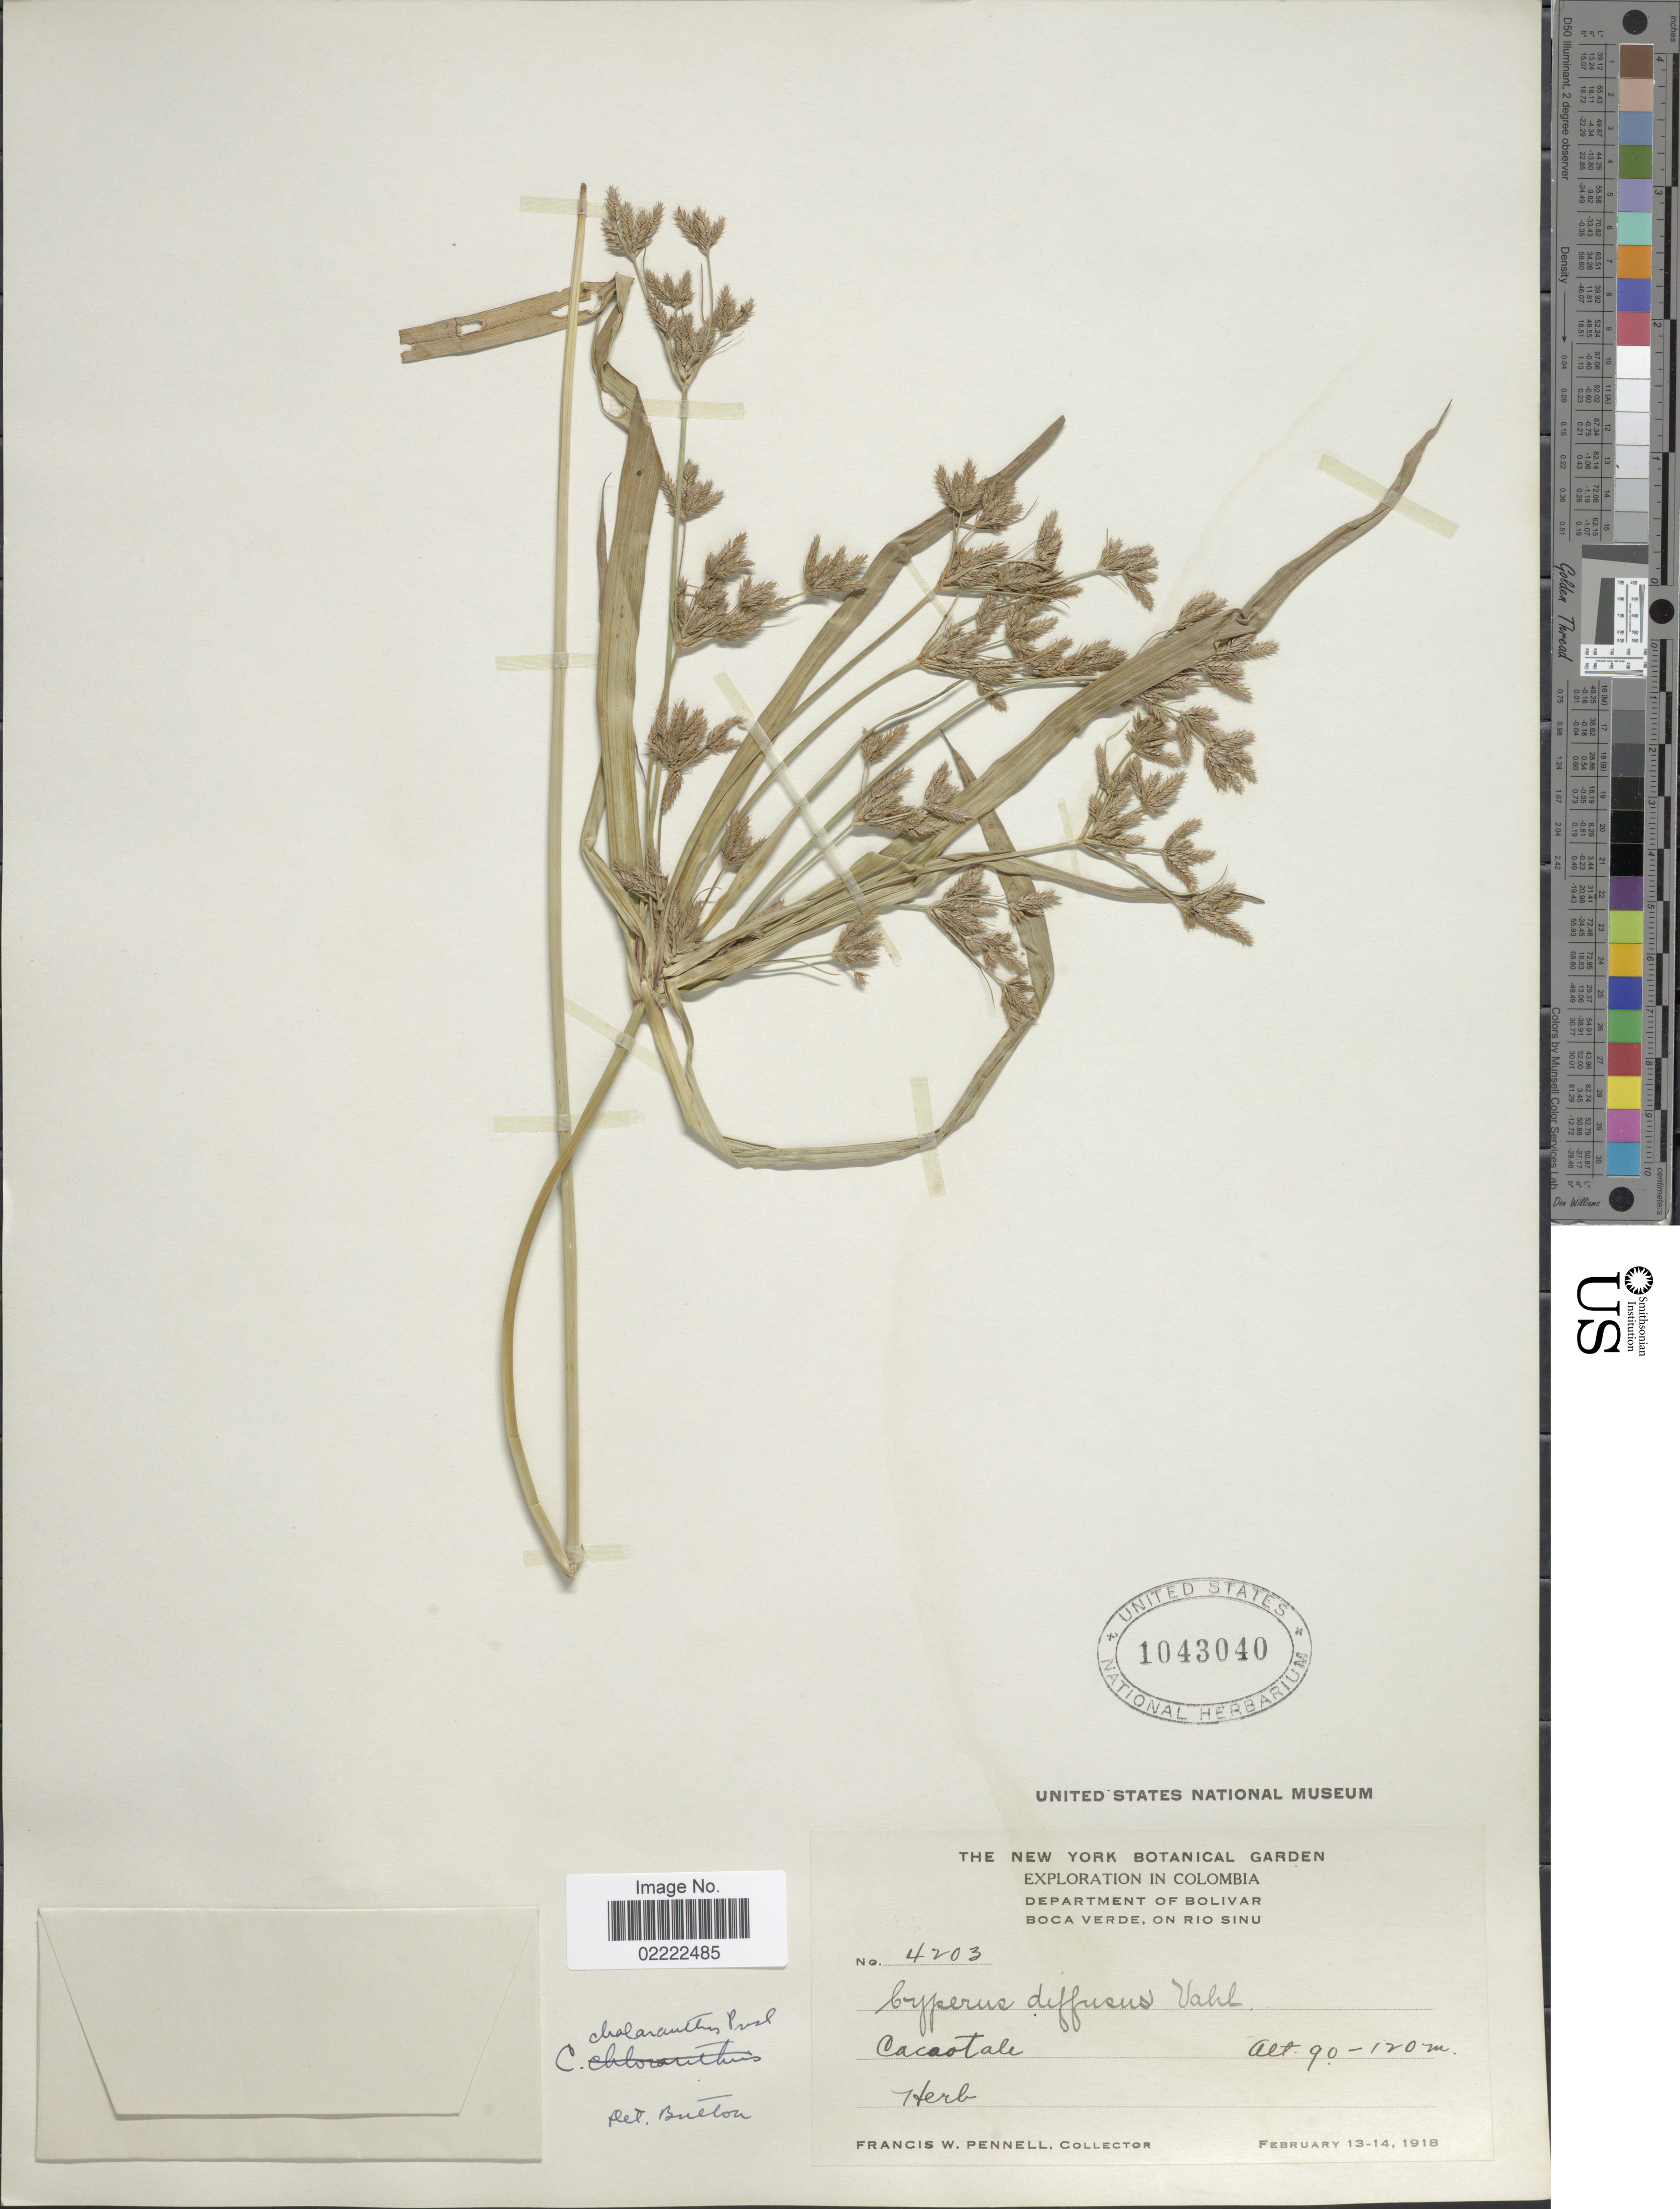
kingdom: Plantae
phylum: Tracheophyta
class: Liliopsida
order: Poales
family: Cyperaceae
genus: Cyperus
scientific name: Cyperus laxus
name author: Lam.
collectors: F. W. Pennell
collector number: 4203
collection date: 1918-02-13/1918-02-14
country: Colombia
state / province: Bolívar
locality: Boca Verde, on Rio Sinu, Cacaotale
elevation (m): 90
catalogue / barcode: US 1043040